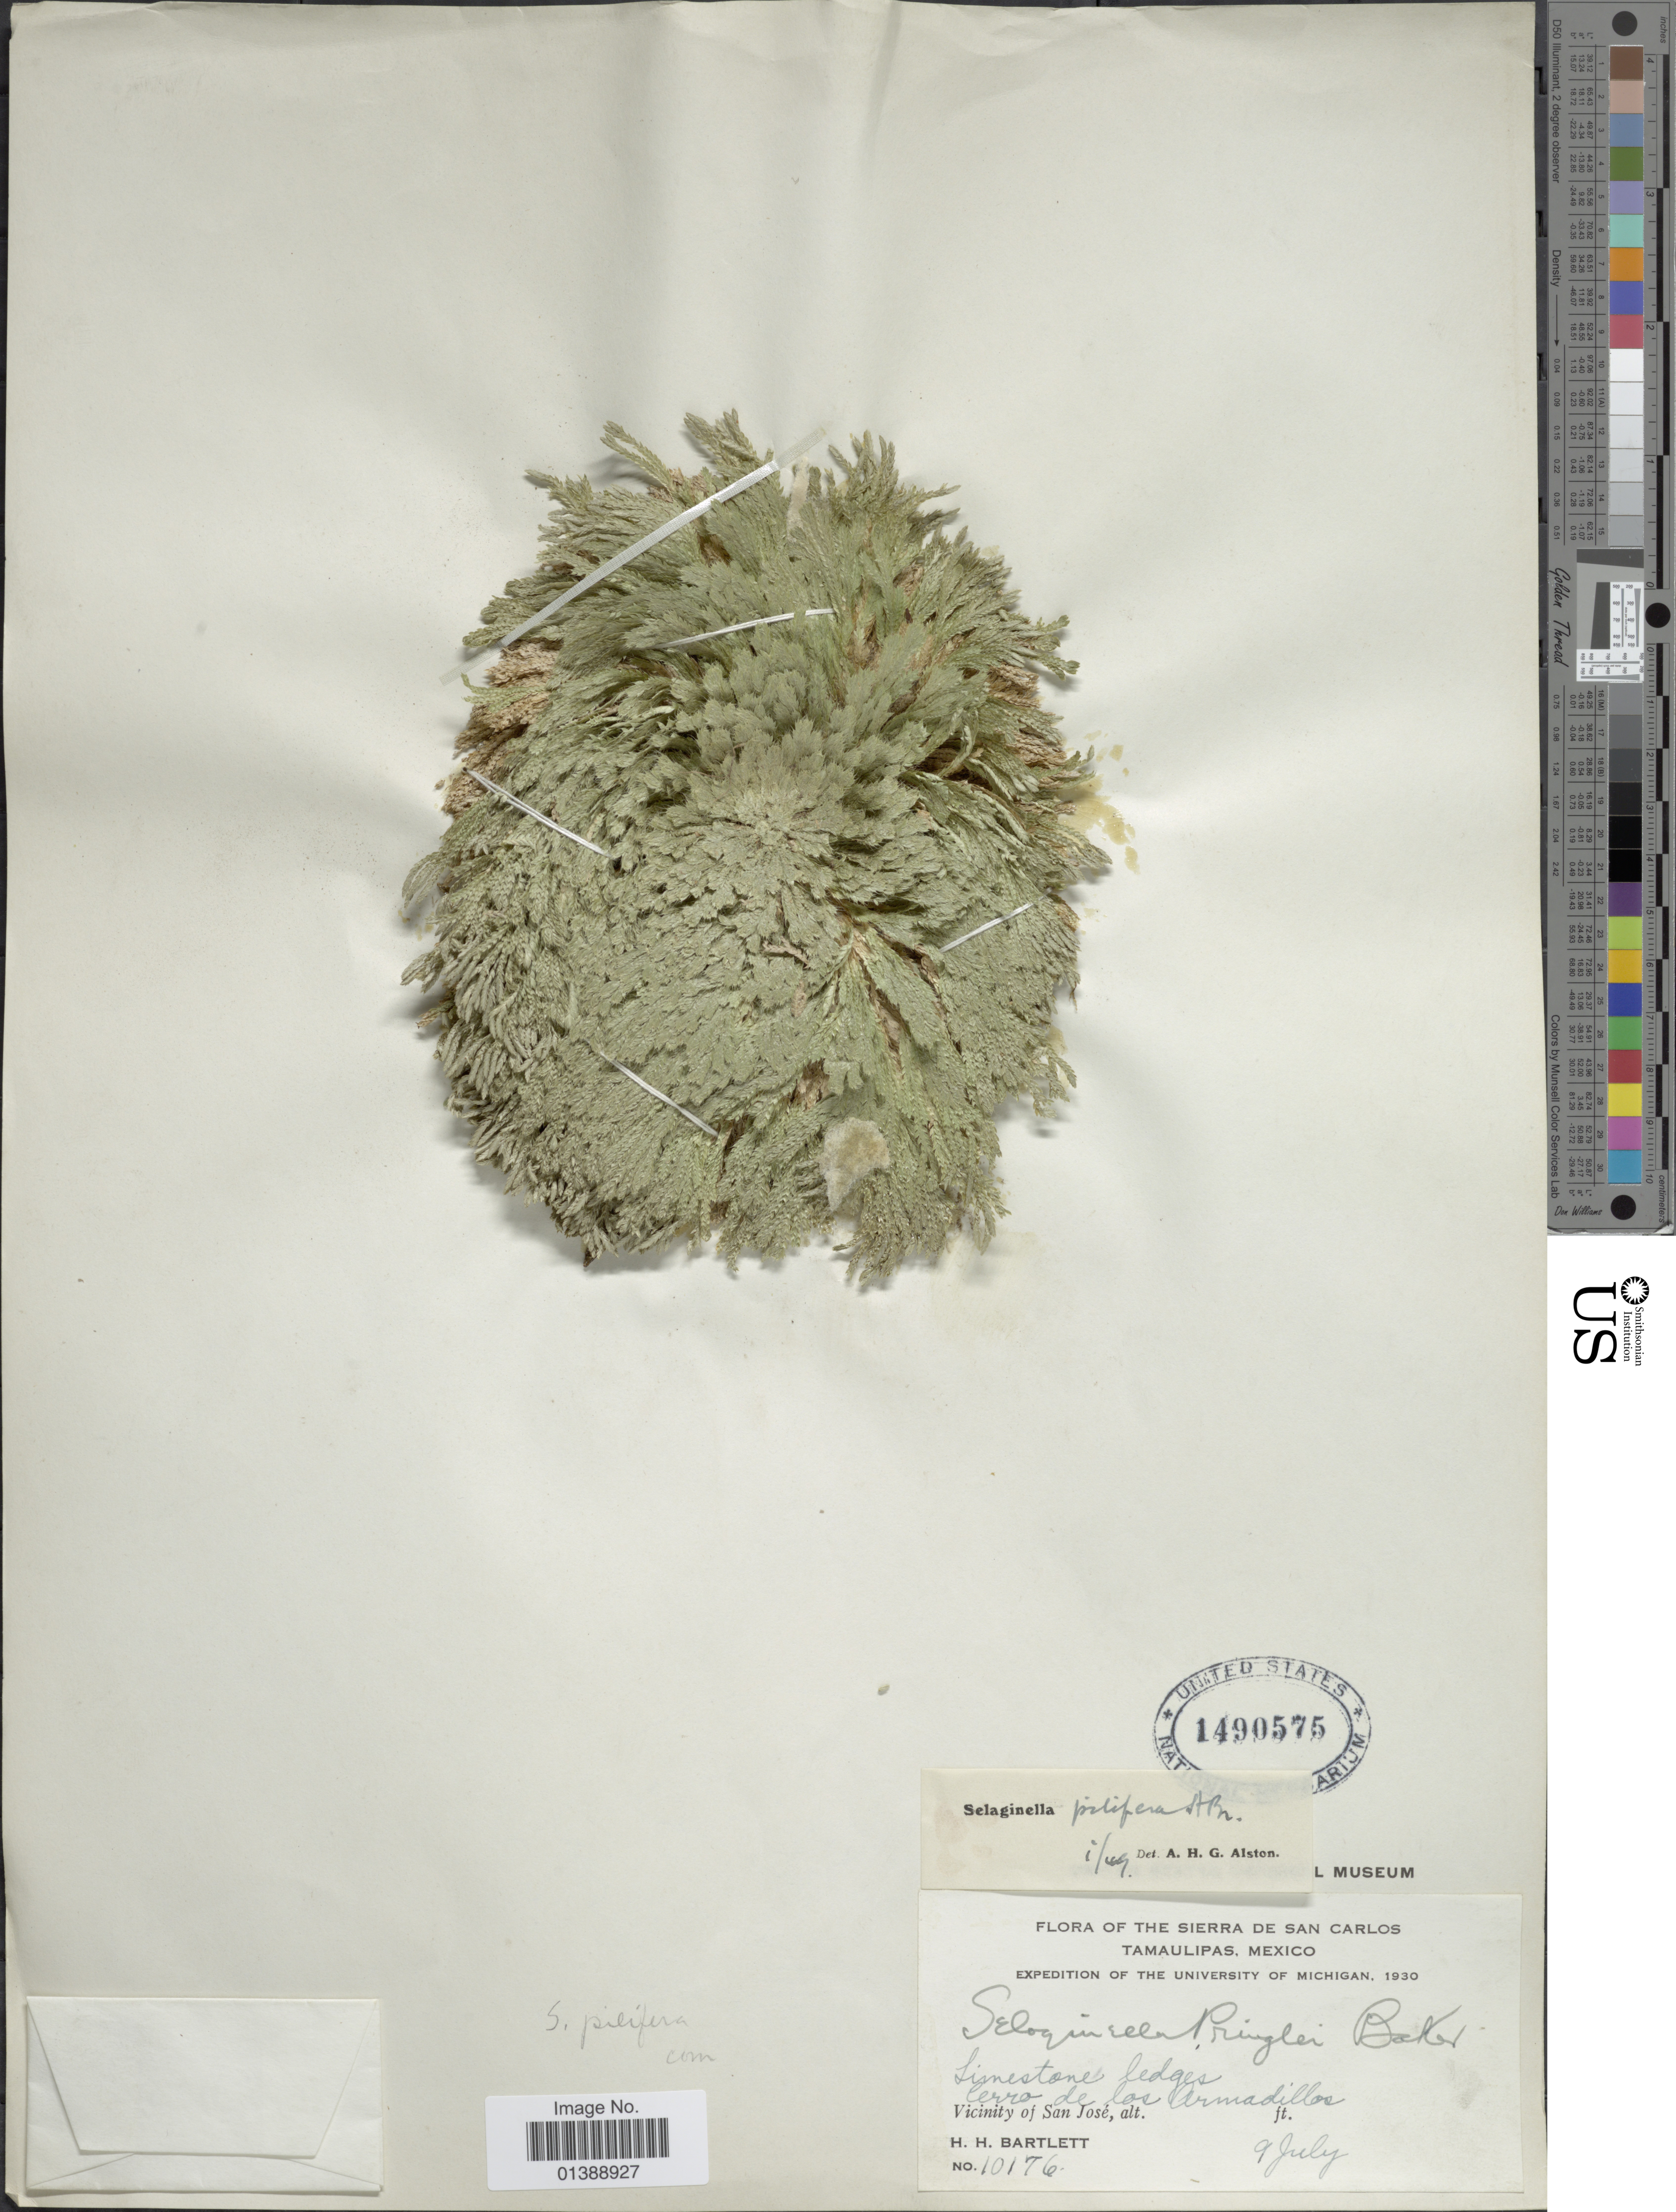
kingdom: Plantae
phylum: Tracheophyta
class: Lycopodiopsida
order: Selaginellales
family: Selaginellaceae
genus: Selaginella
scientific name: Selaginella pilifera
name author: A. Braun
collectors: H. H. Bartlett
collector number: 10176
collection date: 1930-07-09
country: Mexico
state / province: Tamaulipas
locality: The Sierra de San Carlos, Cerro de los Armadillos, Vicinity of San José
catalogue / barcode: US 1490575